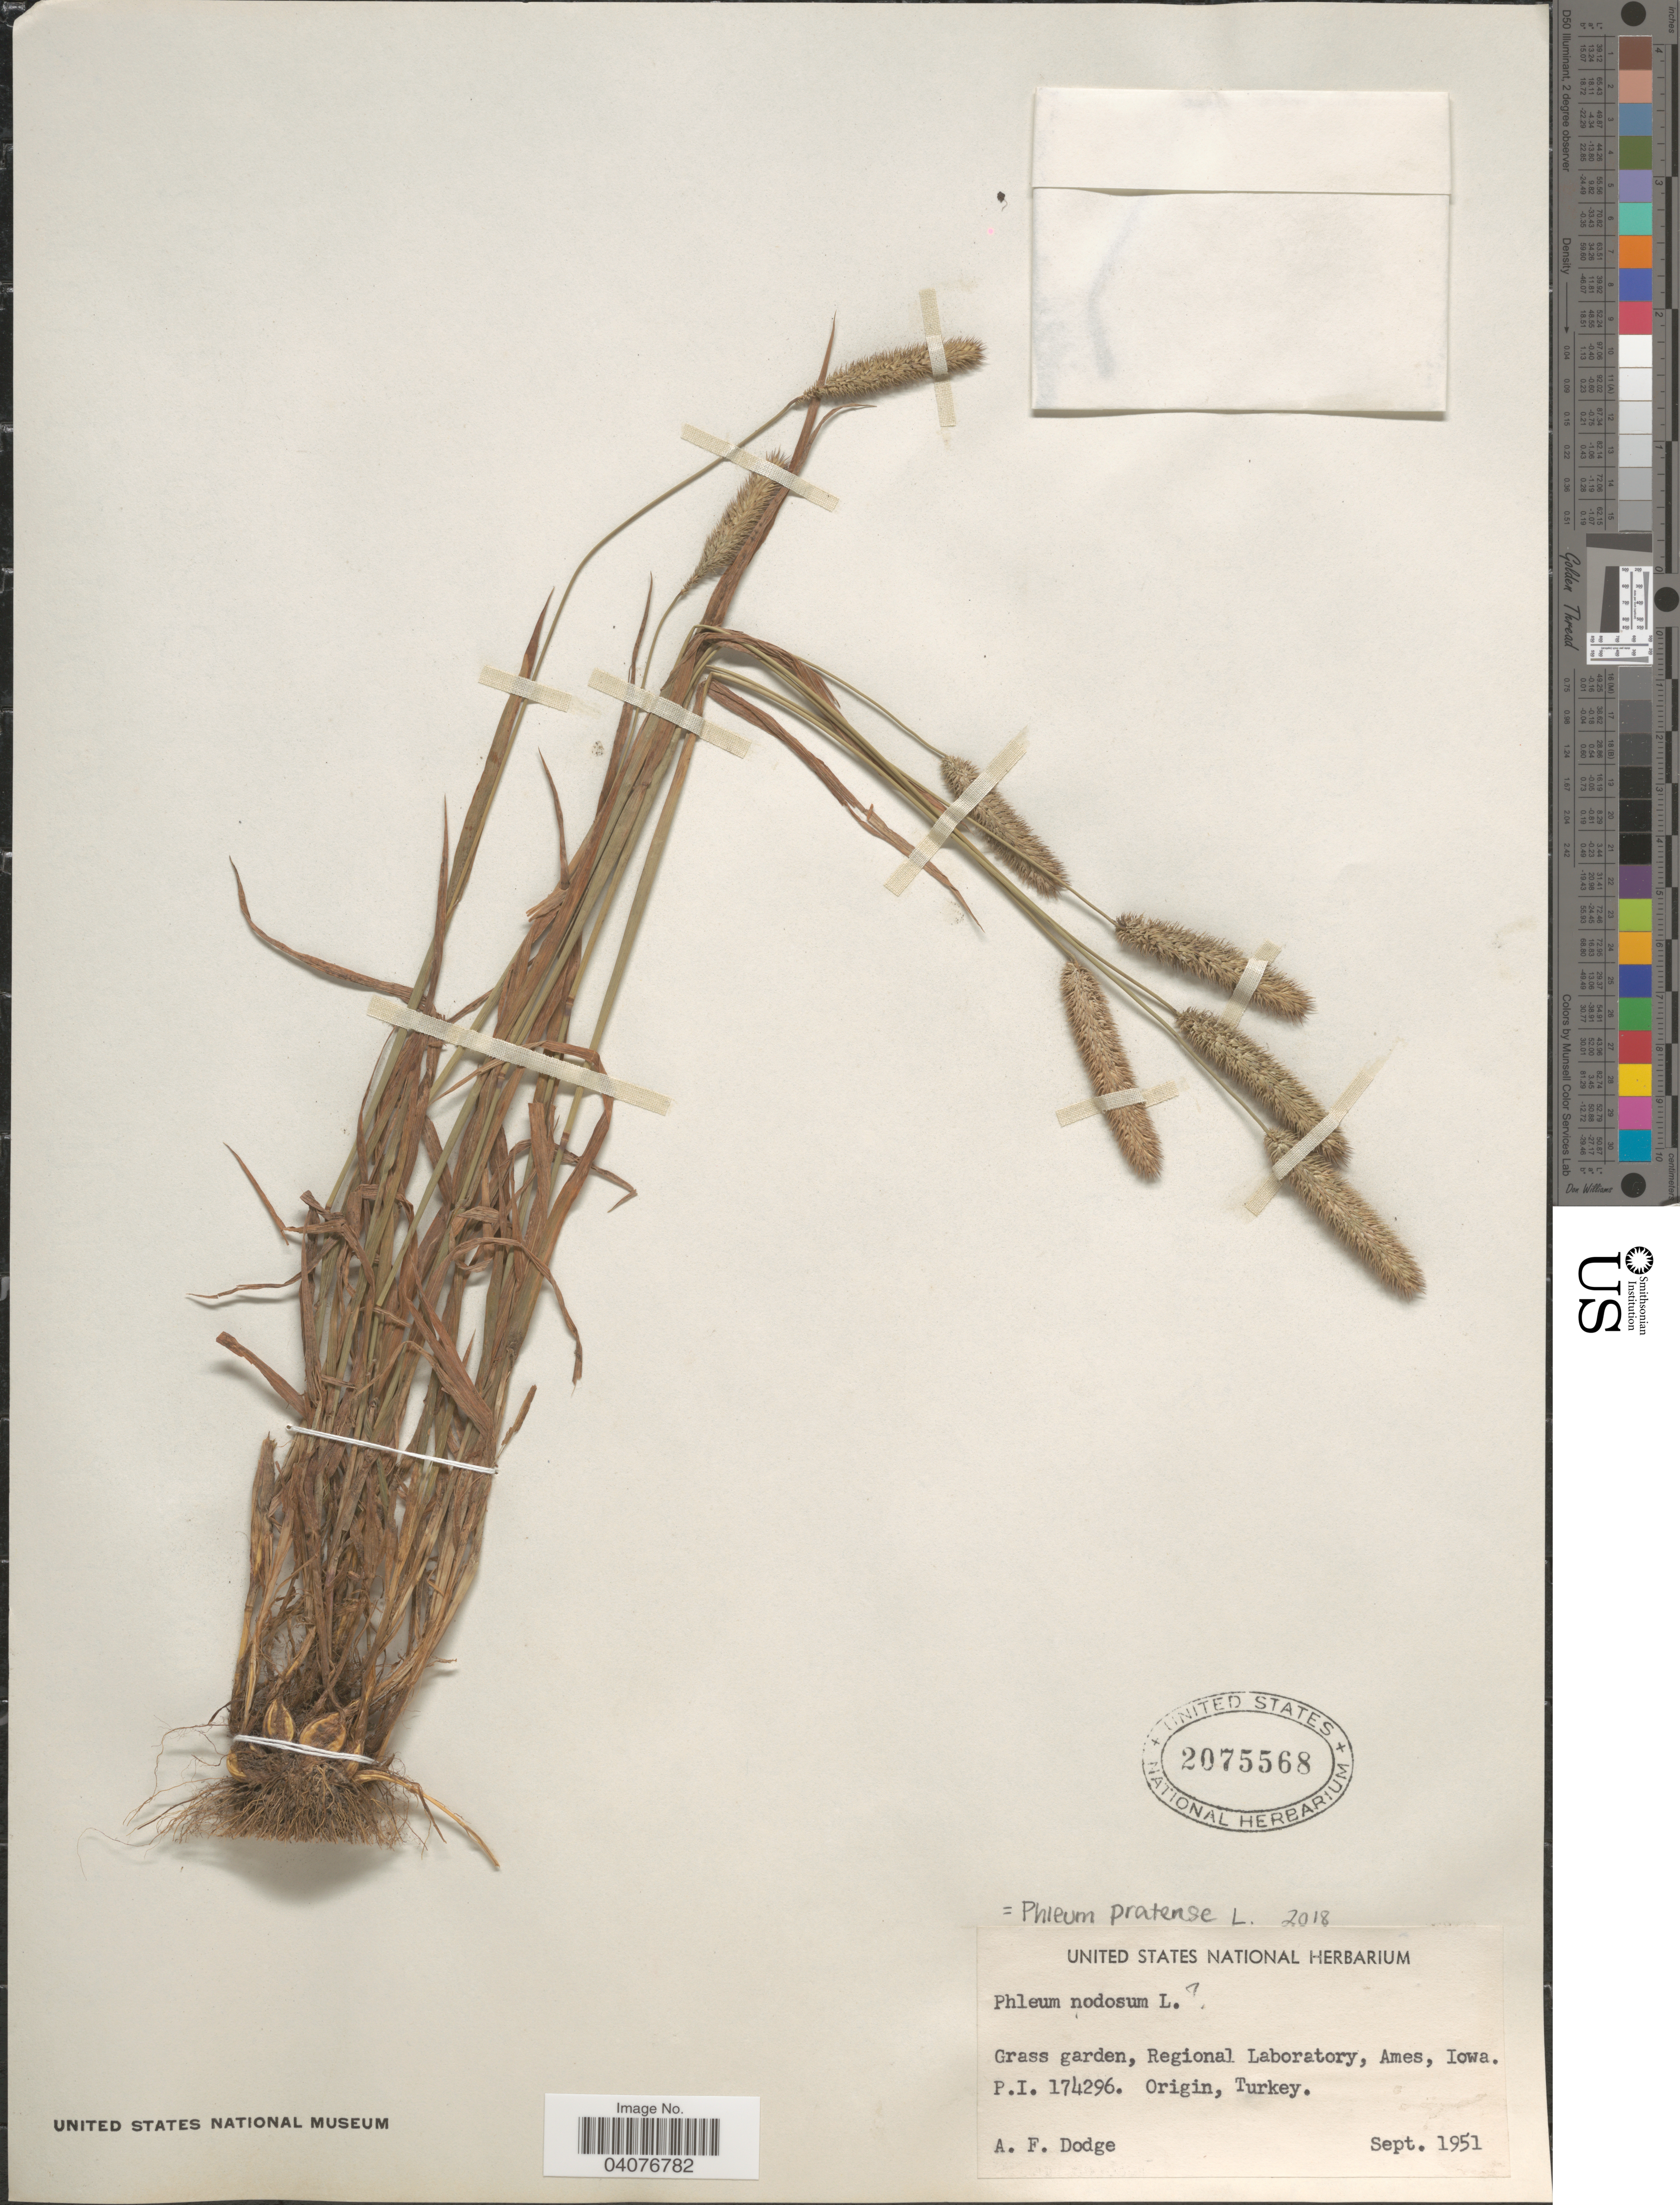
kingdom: Plantae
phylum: Tracheophyta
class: Liliopsida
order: Poales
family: Poaceae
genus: Phleum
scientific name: Phleum pratense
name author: L.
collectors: A. Dodge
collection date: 1951-09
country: United States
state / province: Iowa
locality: Grass garden, Regional Laboratory, Ames.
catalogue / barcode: US 2075568